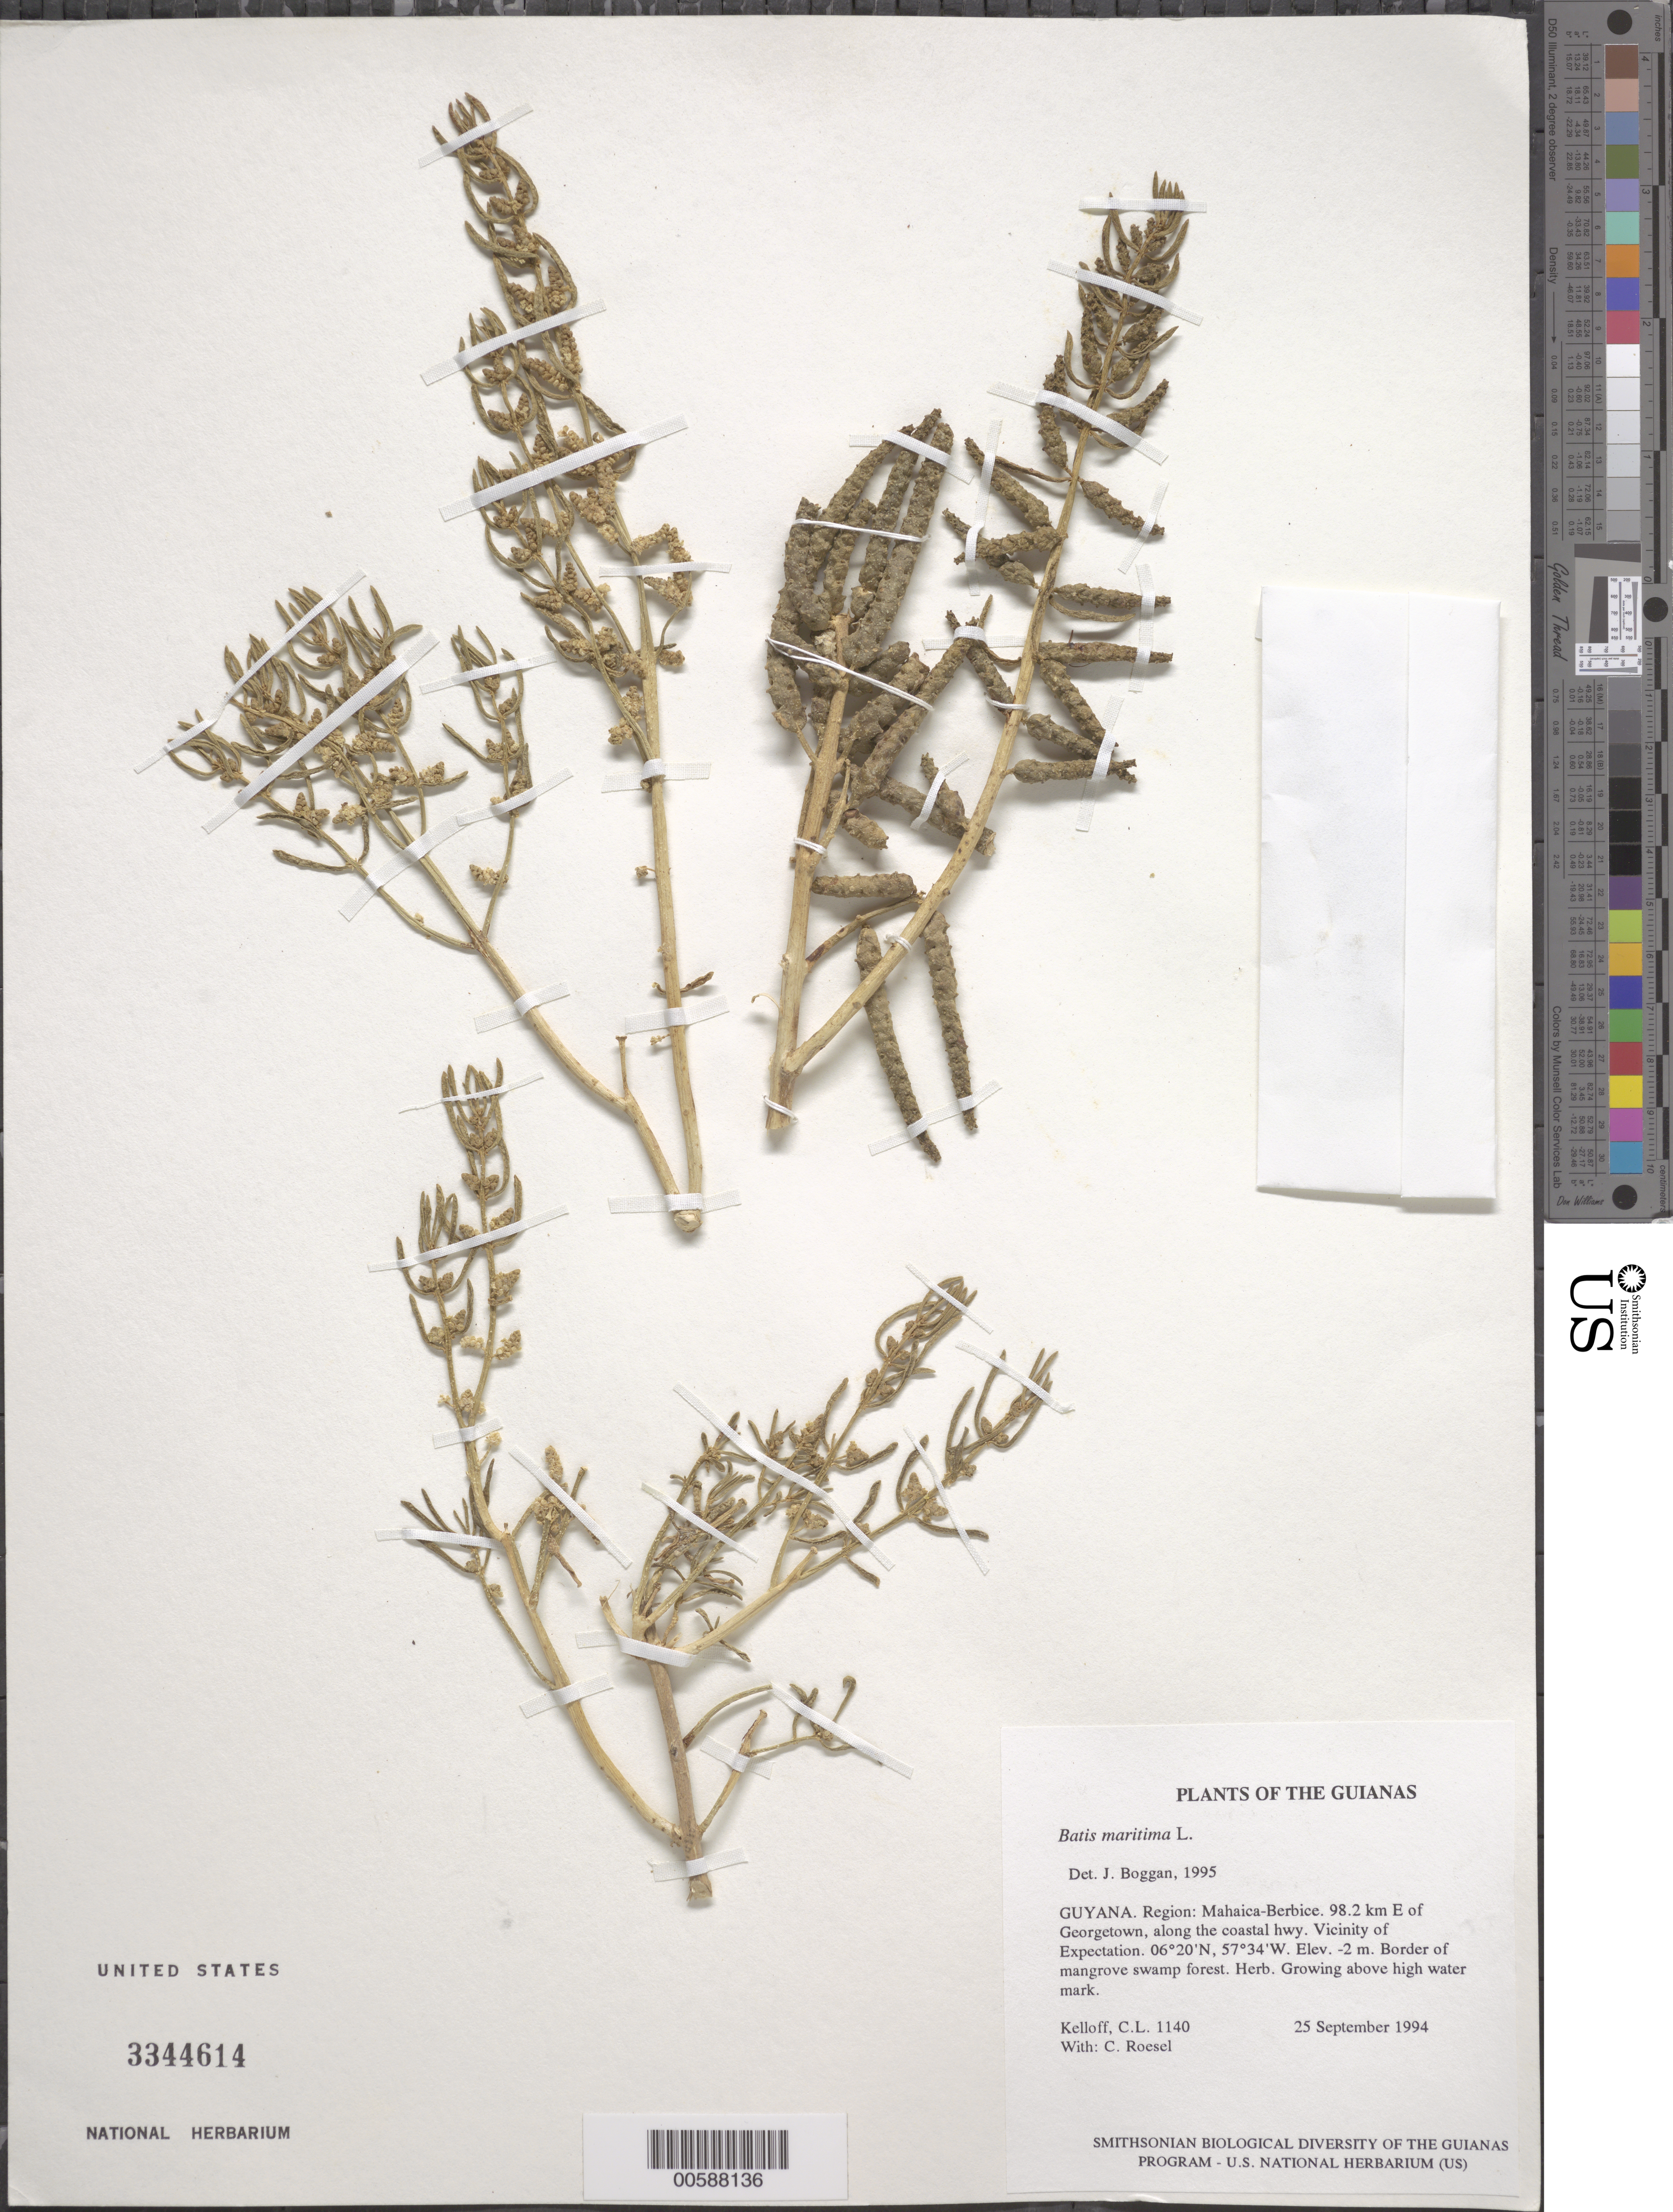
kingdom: Plantae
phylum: Tracheophyta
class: Magnoliopsida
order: Brassicales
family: Bataceae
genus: Batis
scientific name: Batis maritima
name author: L.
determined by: Boggan, J. K., (US), NMNH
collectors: C. L. Kelloff & C. S. Roesel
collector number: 1140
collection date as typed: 25 September 1994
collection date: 1994-09-25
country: Guyana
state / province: Mahaica-Berbice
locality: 98.2 km E of Georgetown, along the coastal hwy. Vicinity of Expectation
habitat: Border of mangrove swamp forest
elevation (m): -2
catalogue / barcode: US 3344614